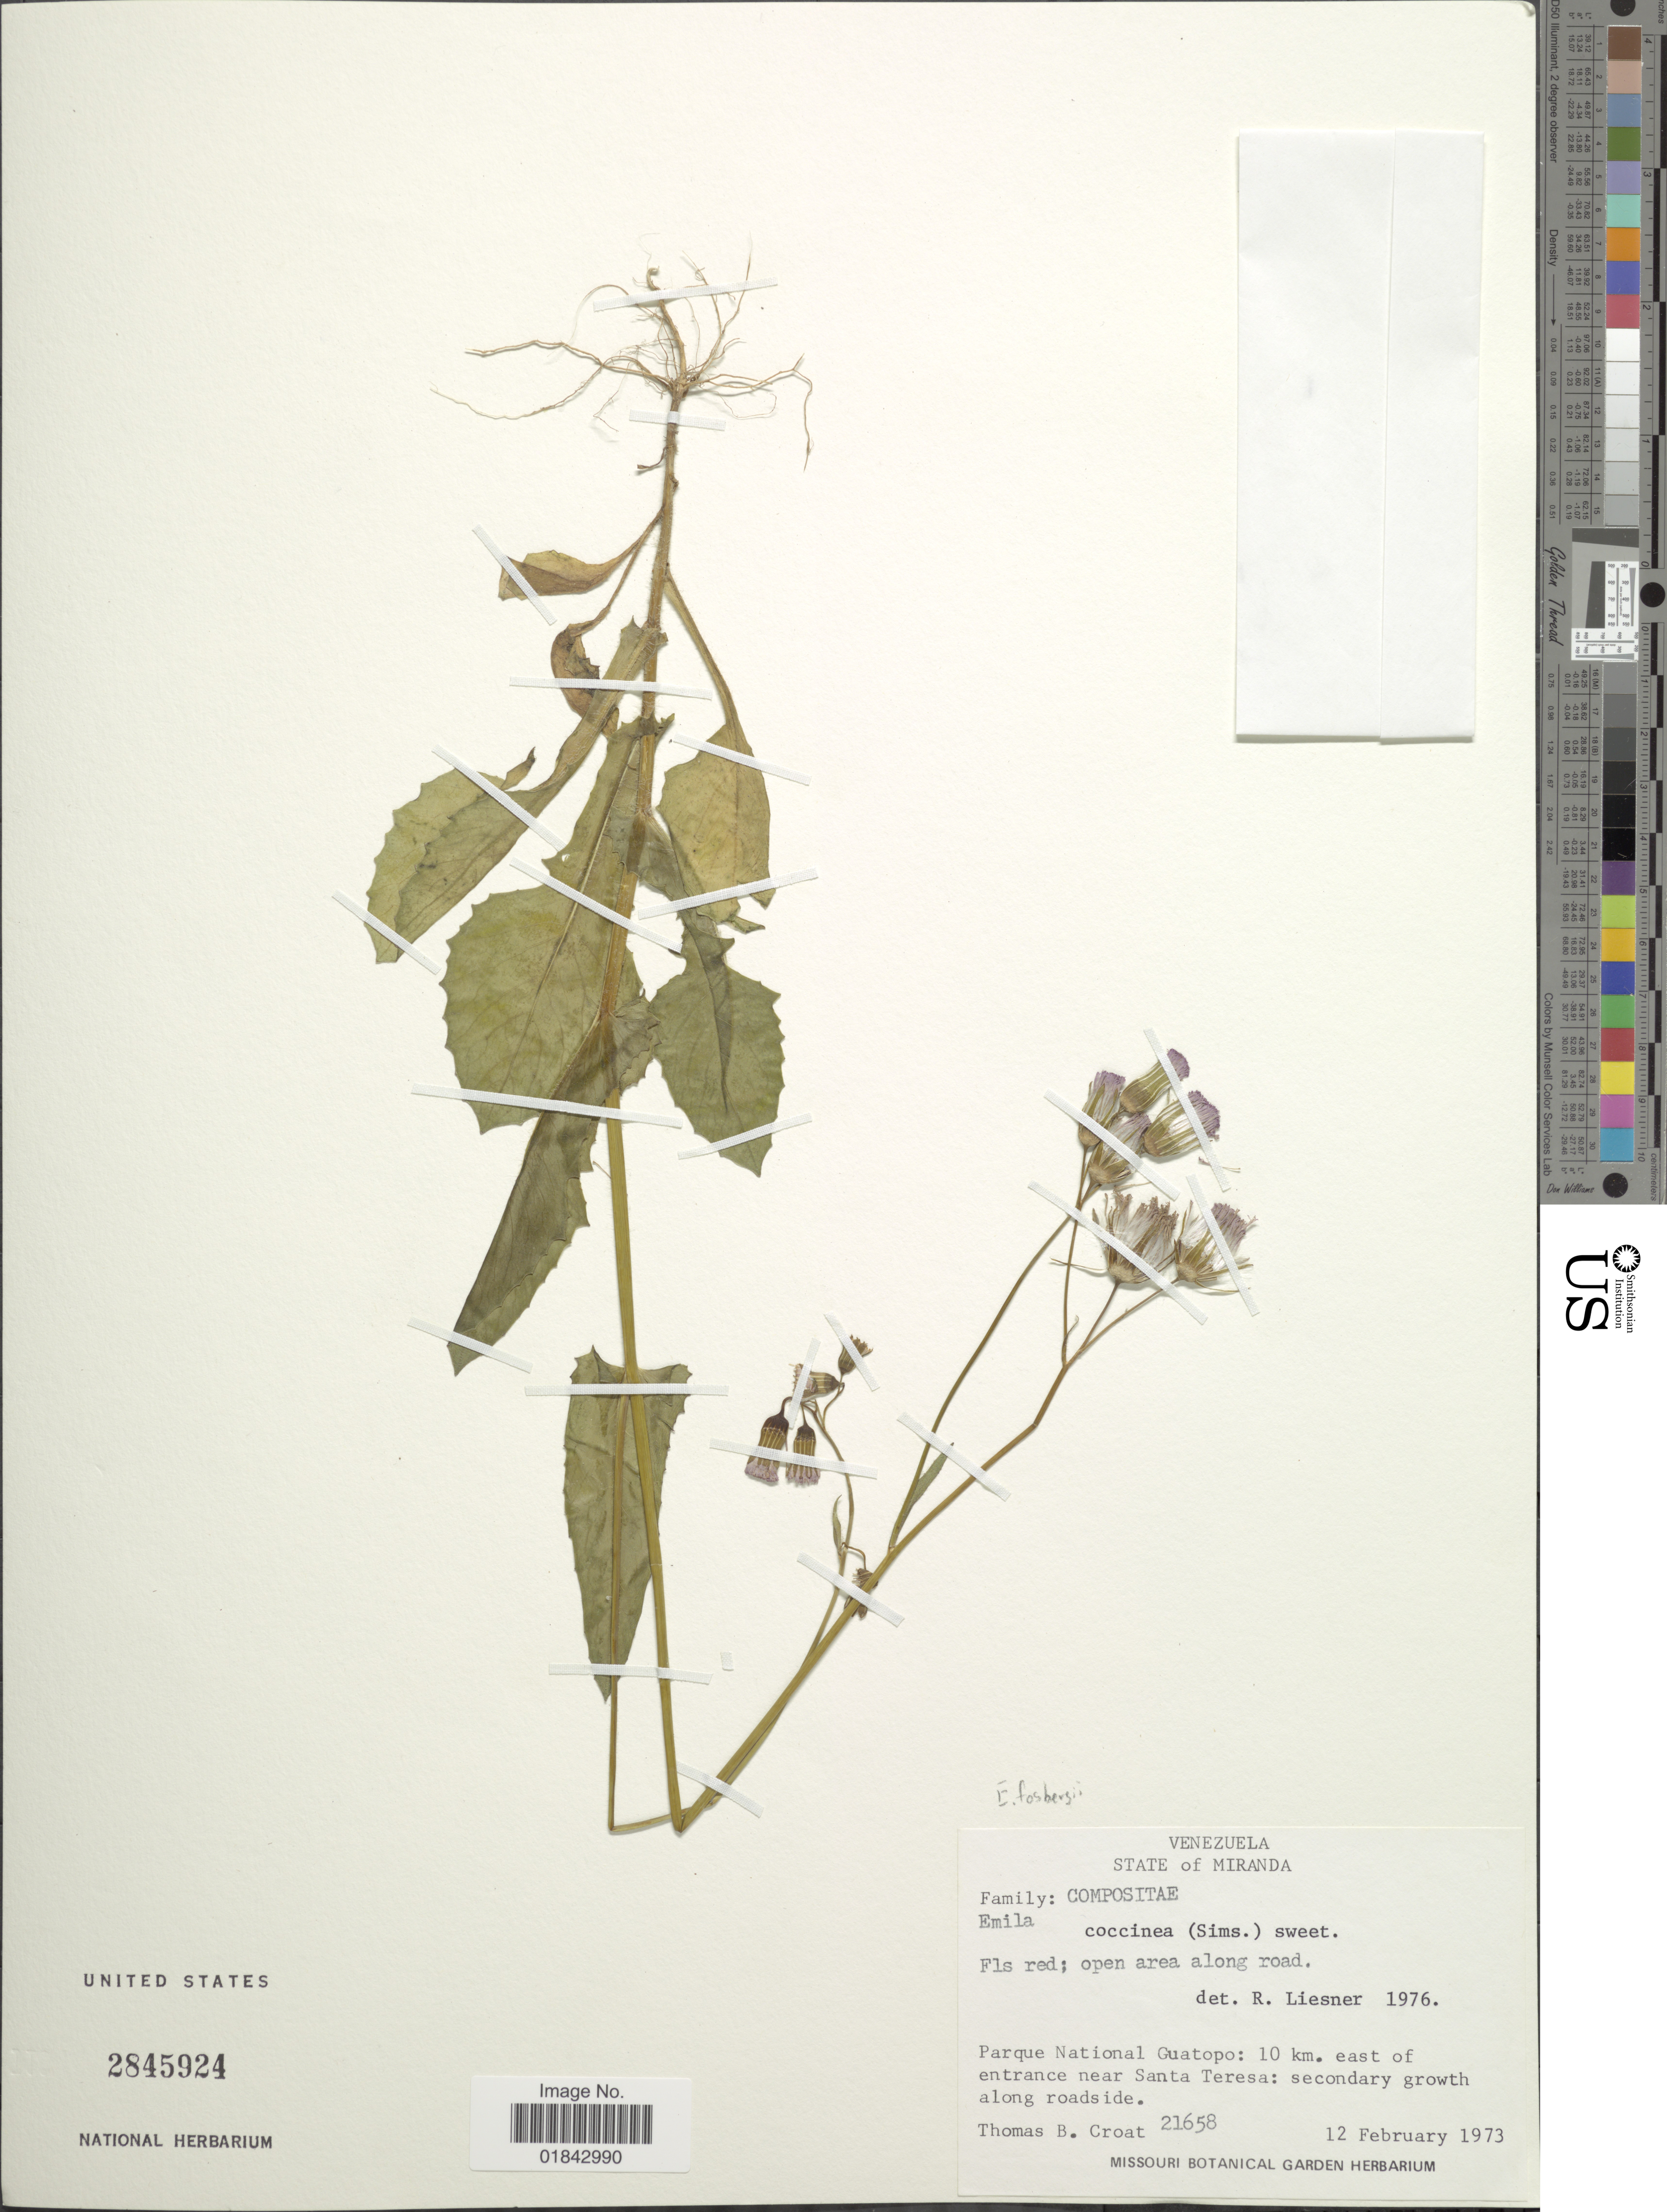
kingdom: Plantae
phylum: Tracheophyta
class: Magnoliopsida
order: Asterales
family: Asteraceae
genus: Emilia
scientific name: Emilia fosbergii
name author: Nicolson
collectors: T. B. Croat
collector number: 21658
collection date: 1973-02-12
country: Venezuela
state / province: Miranda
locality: Open area along road, Parque National Guatopo:10 km. east of entrance near Santa Teresa: secondary growth along roadside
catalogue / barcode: US 2845924